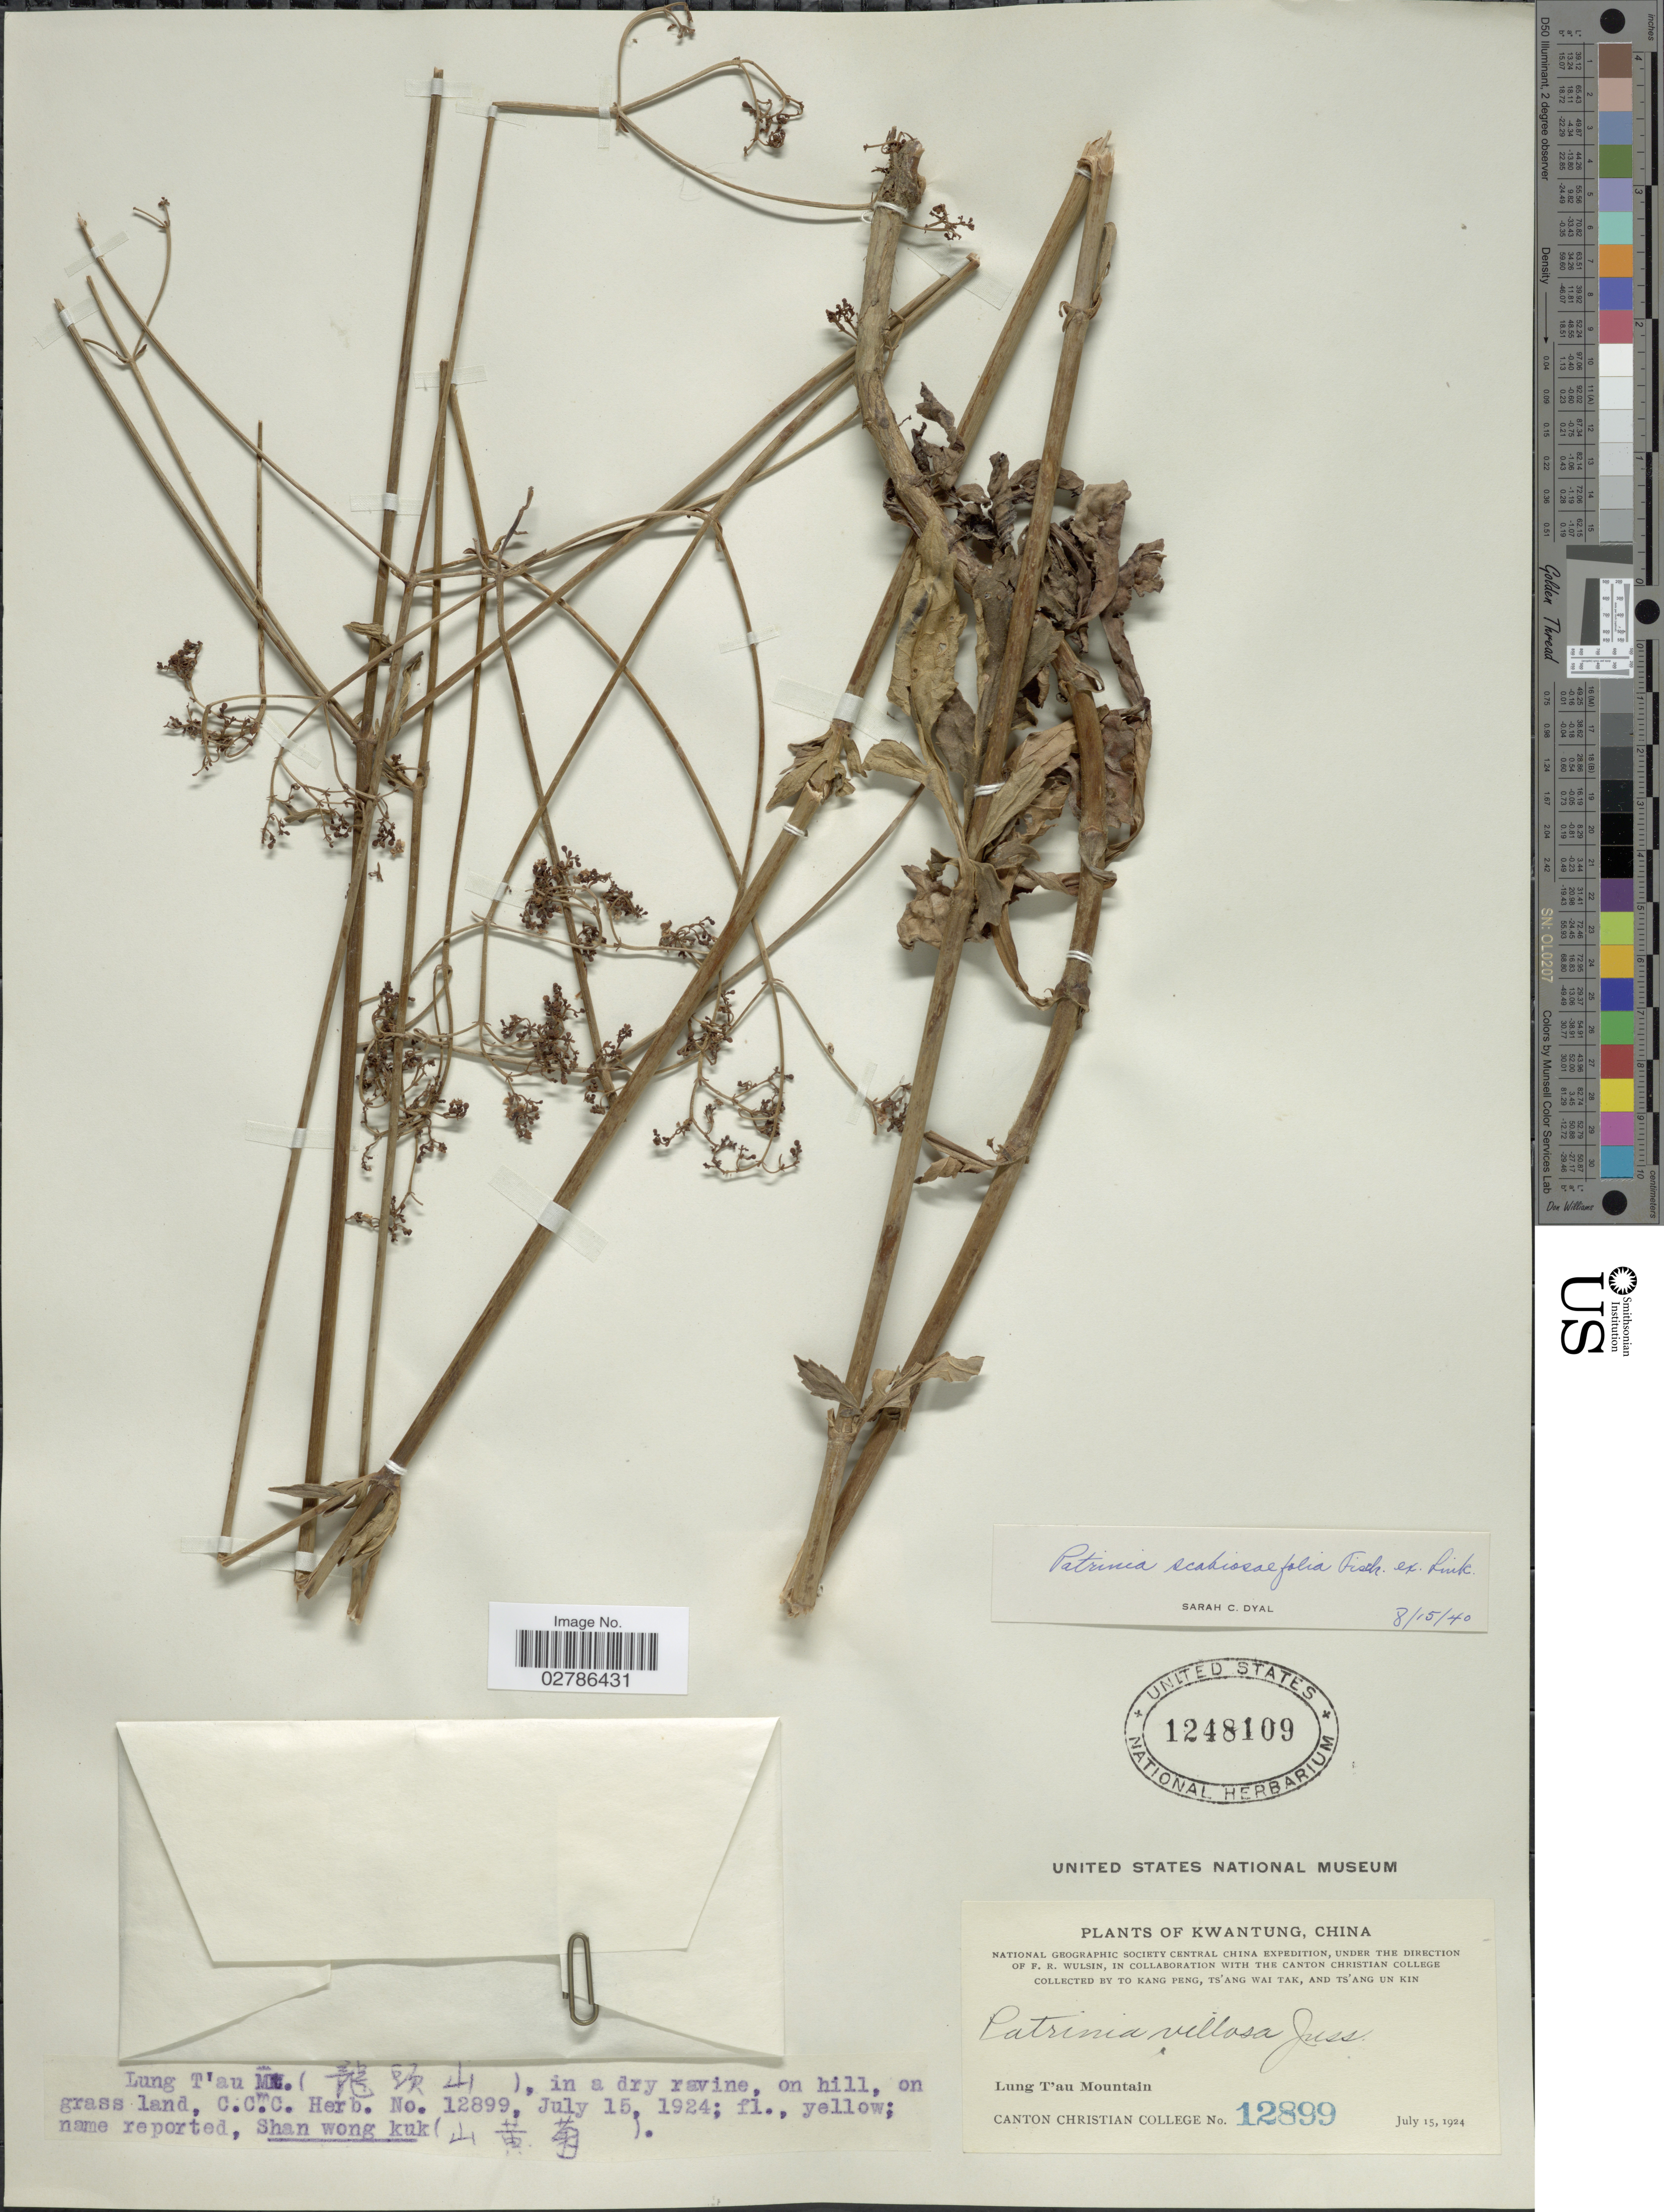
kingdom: Plantae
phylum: Tracheophyta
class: Magnoliopsida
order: Dipsacales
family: Caprifoliaceae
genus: Patrinia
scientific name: Patrinia scabiosifolia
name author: Link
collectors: T. K. Peng, W. T. Tsang & U. K. Tsang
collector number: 12899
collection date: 1924-07-15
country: China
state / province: Guangdong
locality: Kwangtung. Lung T'au Mountain (X), in a dry ravine, on hill, on grass land,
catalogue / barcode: US 1248109